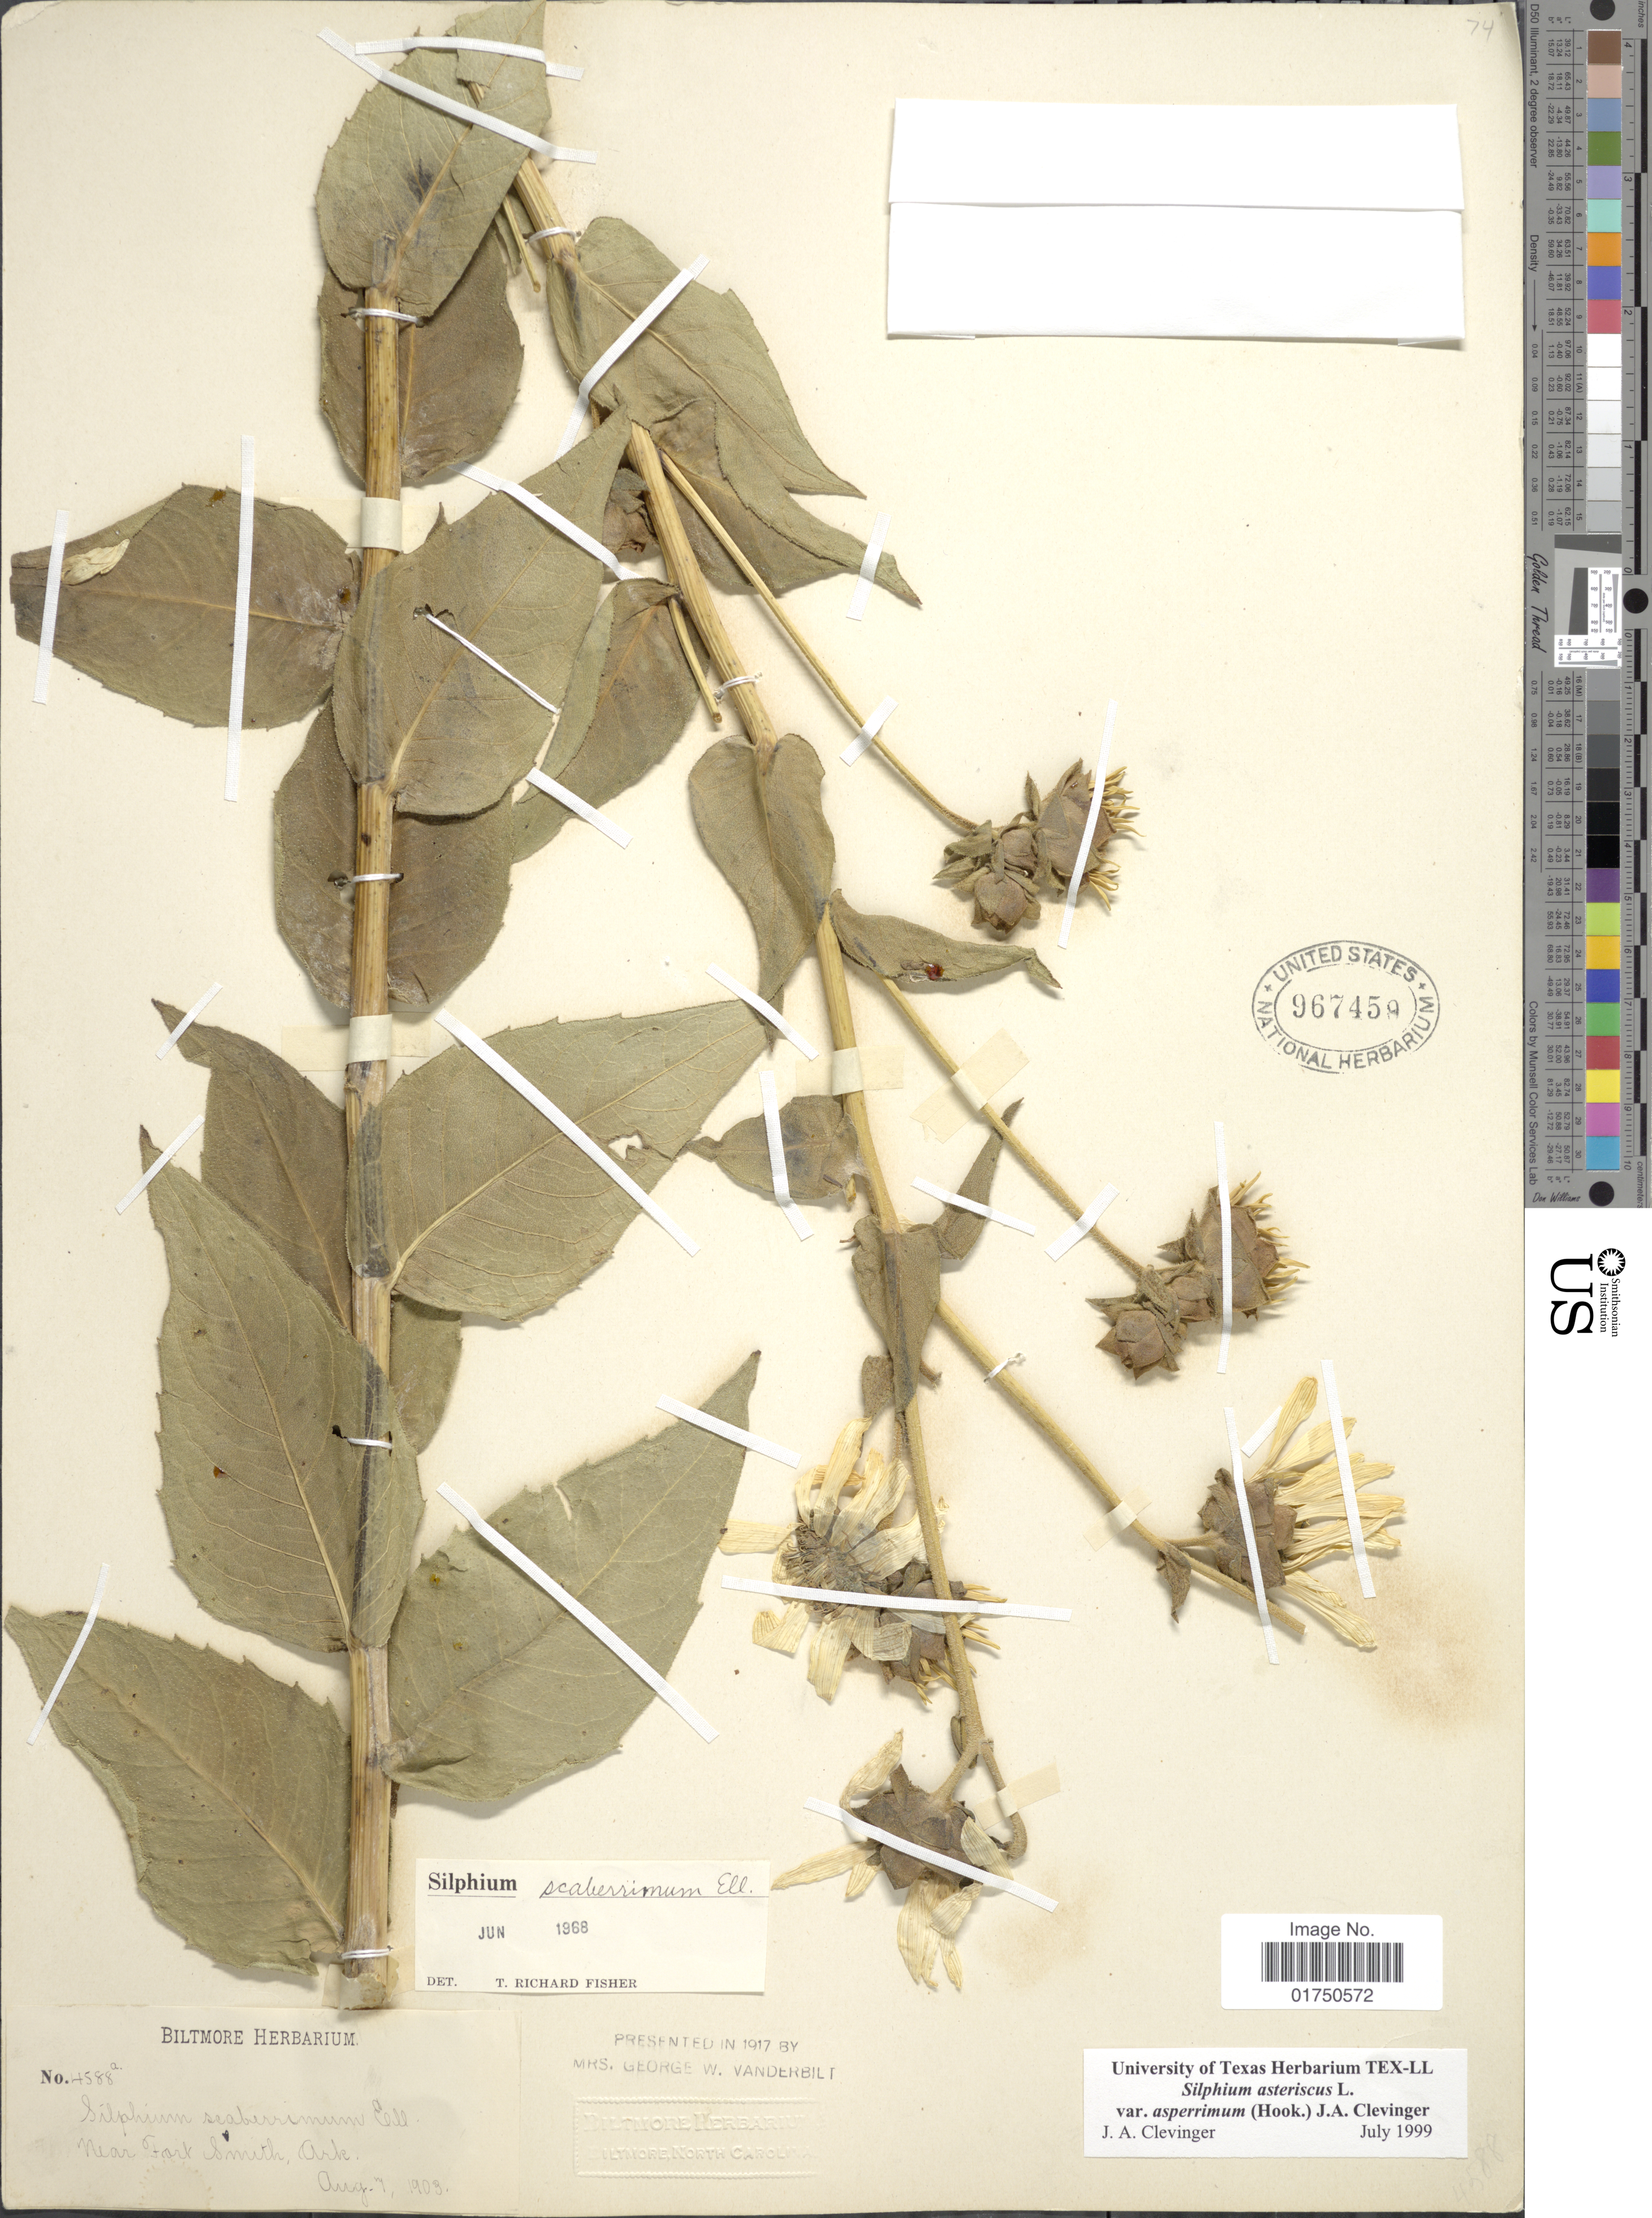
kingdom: Plantae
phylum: Tracheophyta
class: Magnoliopsida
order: Asterales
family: Asteraceae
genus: Silphium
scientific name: Silphium asteriscus var. asperrimum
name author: (Hook.) Clevinger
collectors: ex herb. Biltmore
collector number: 4588a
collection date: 1908-08-07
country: United States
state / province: Arkansas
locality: Near Fort Smith, Ark.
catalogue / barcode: US 967459